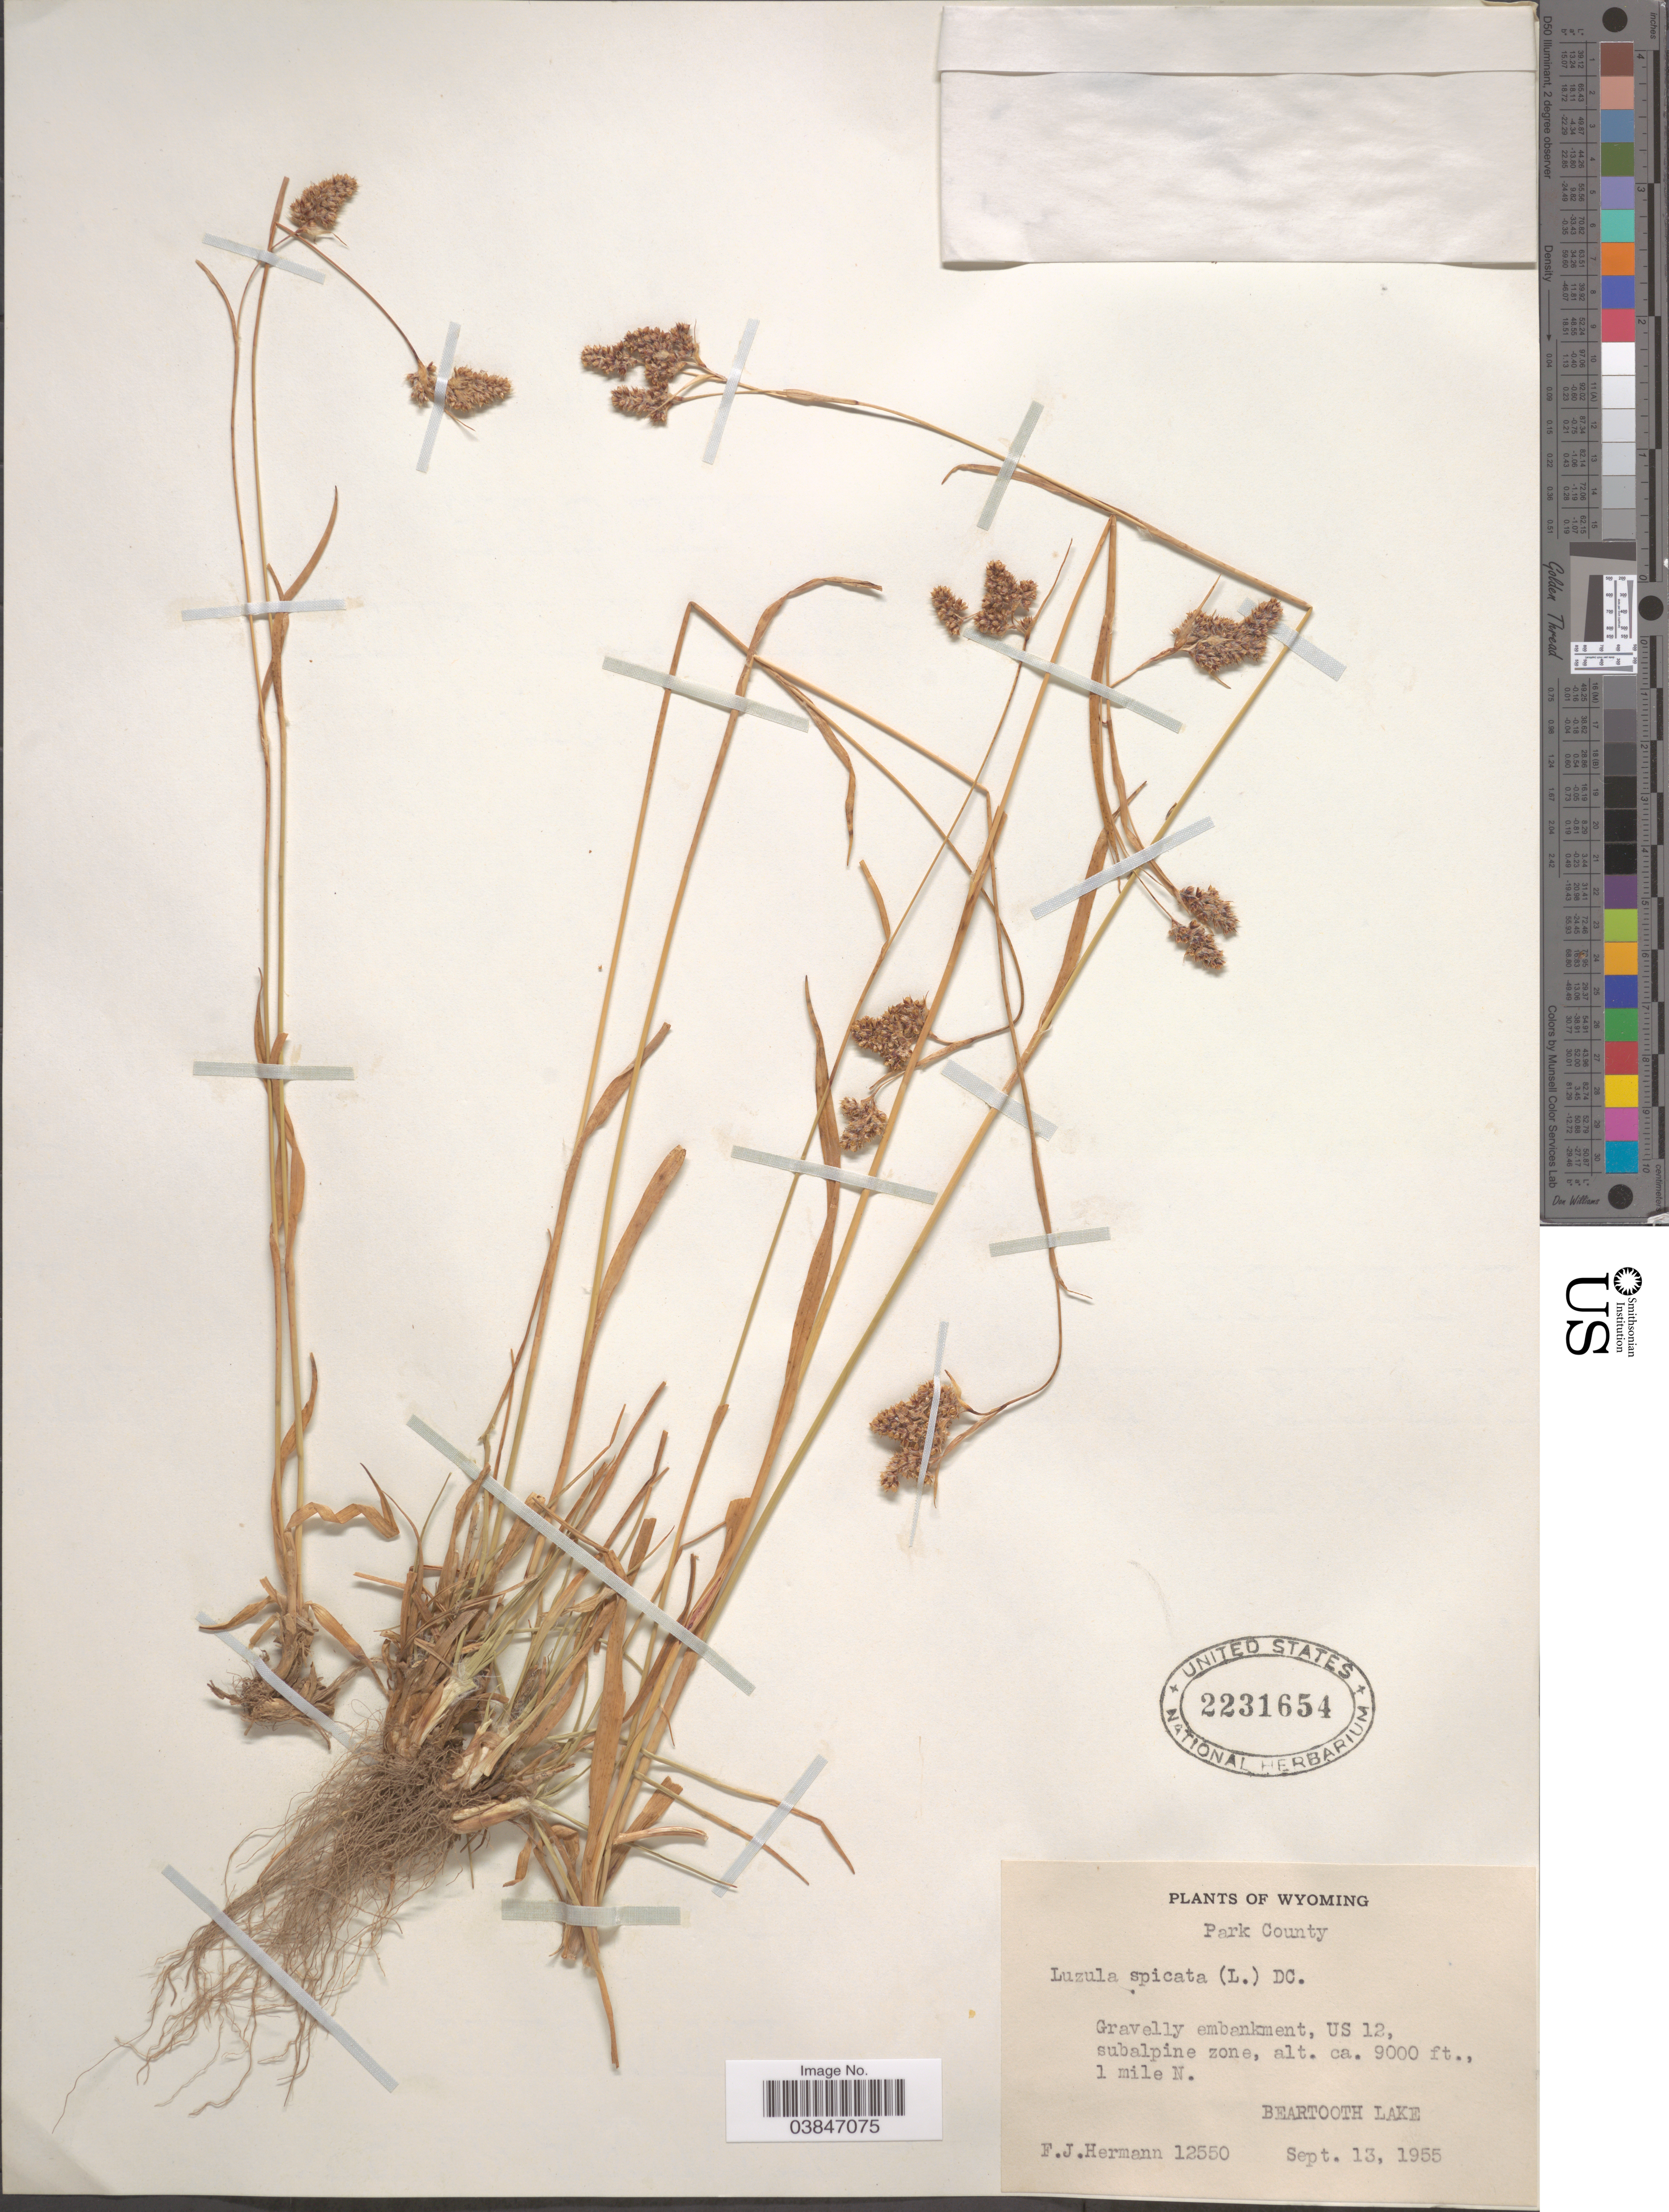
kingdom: Plantae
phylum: Tracheophyta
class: Liliopsida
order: Poales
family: Juncaceae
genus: Luzula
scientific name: Luzula spicata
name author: (L.) DC.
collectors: F. J. Hermann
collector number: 12550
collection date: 1955-09-13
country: United States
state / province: Wyoming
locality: Park County. US 12, subalpine zone, 1 mile N. Beartooth Lake.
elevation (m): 2743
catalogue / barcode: US 2231654